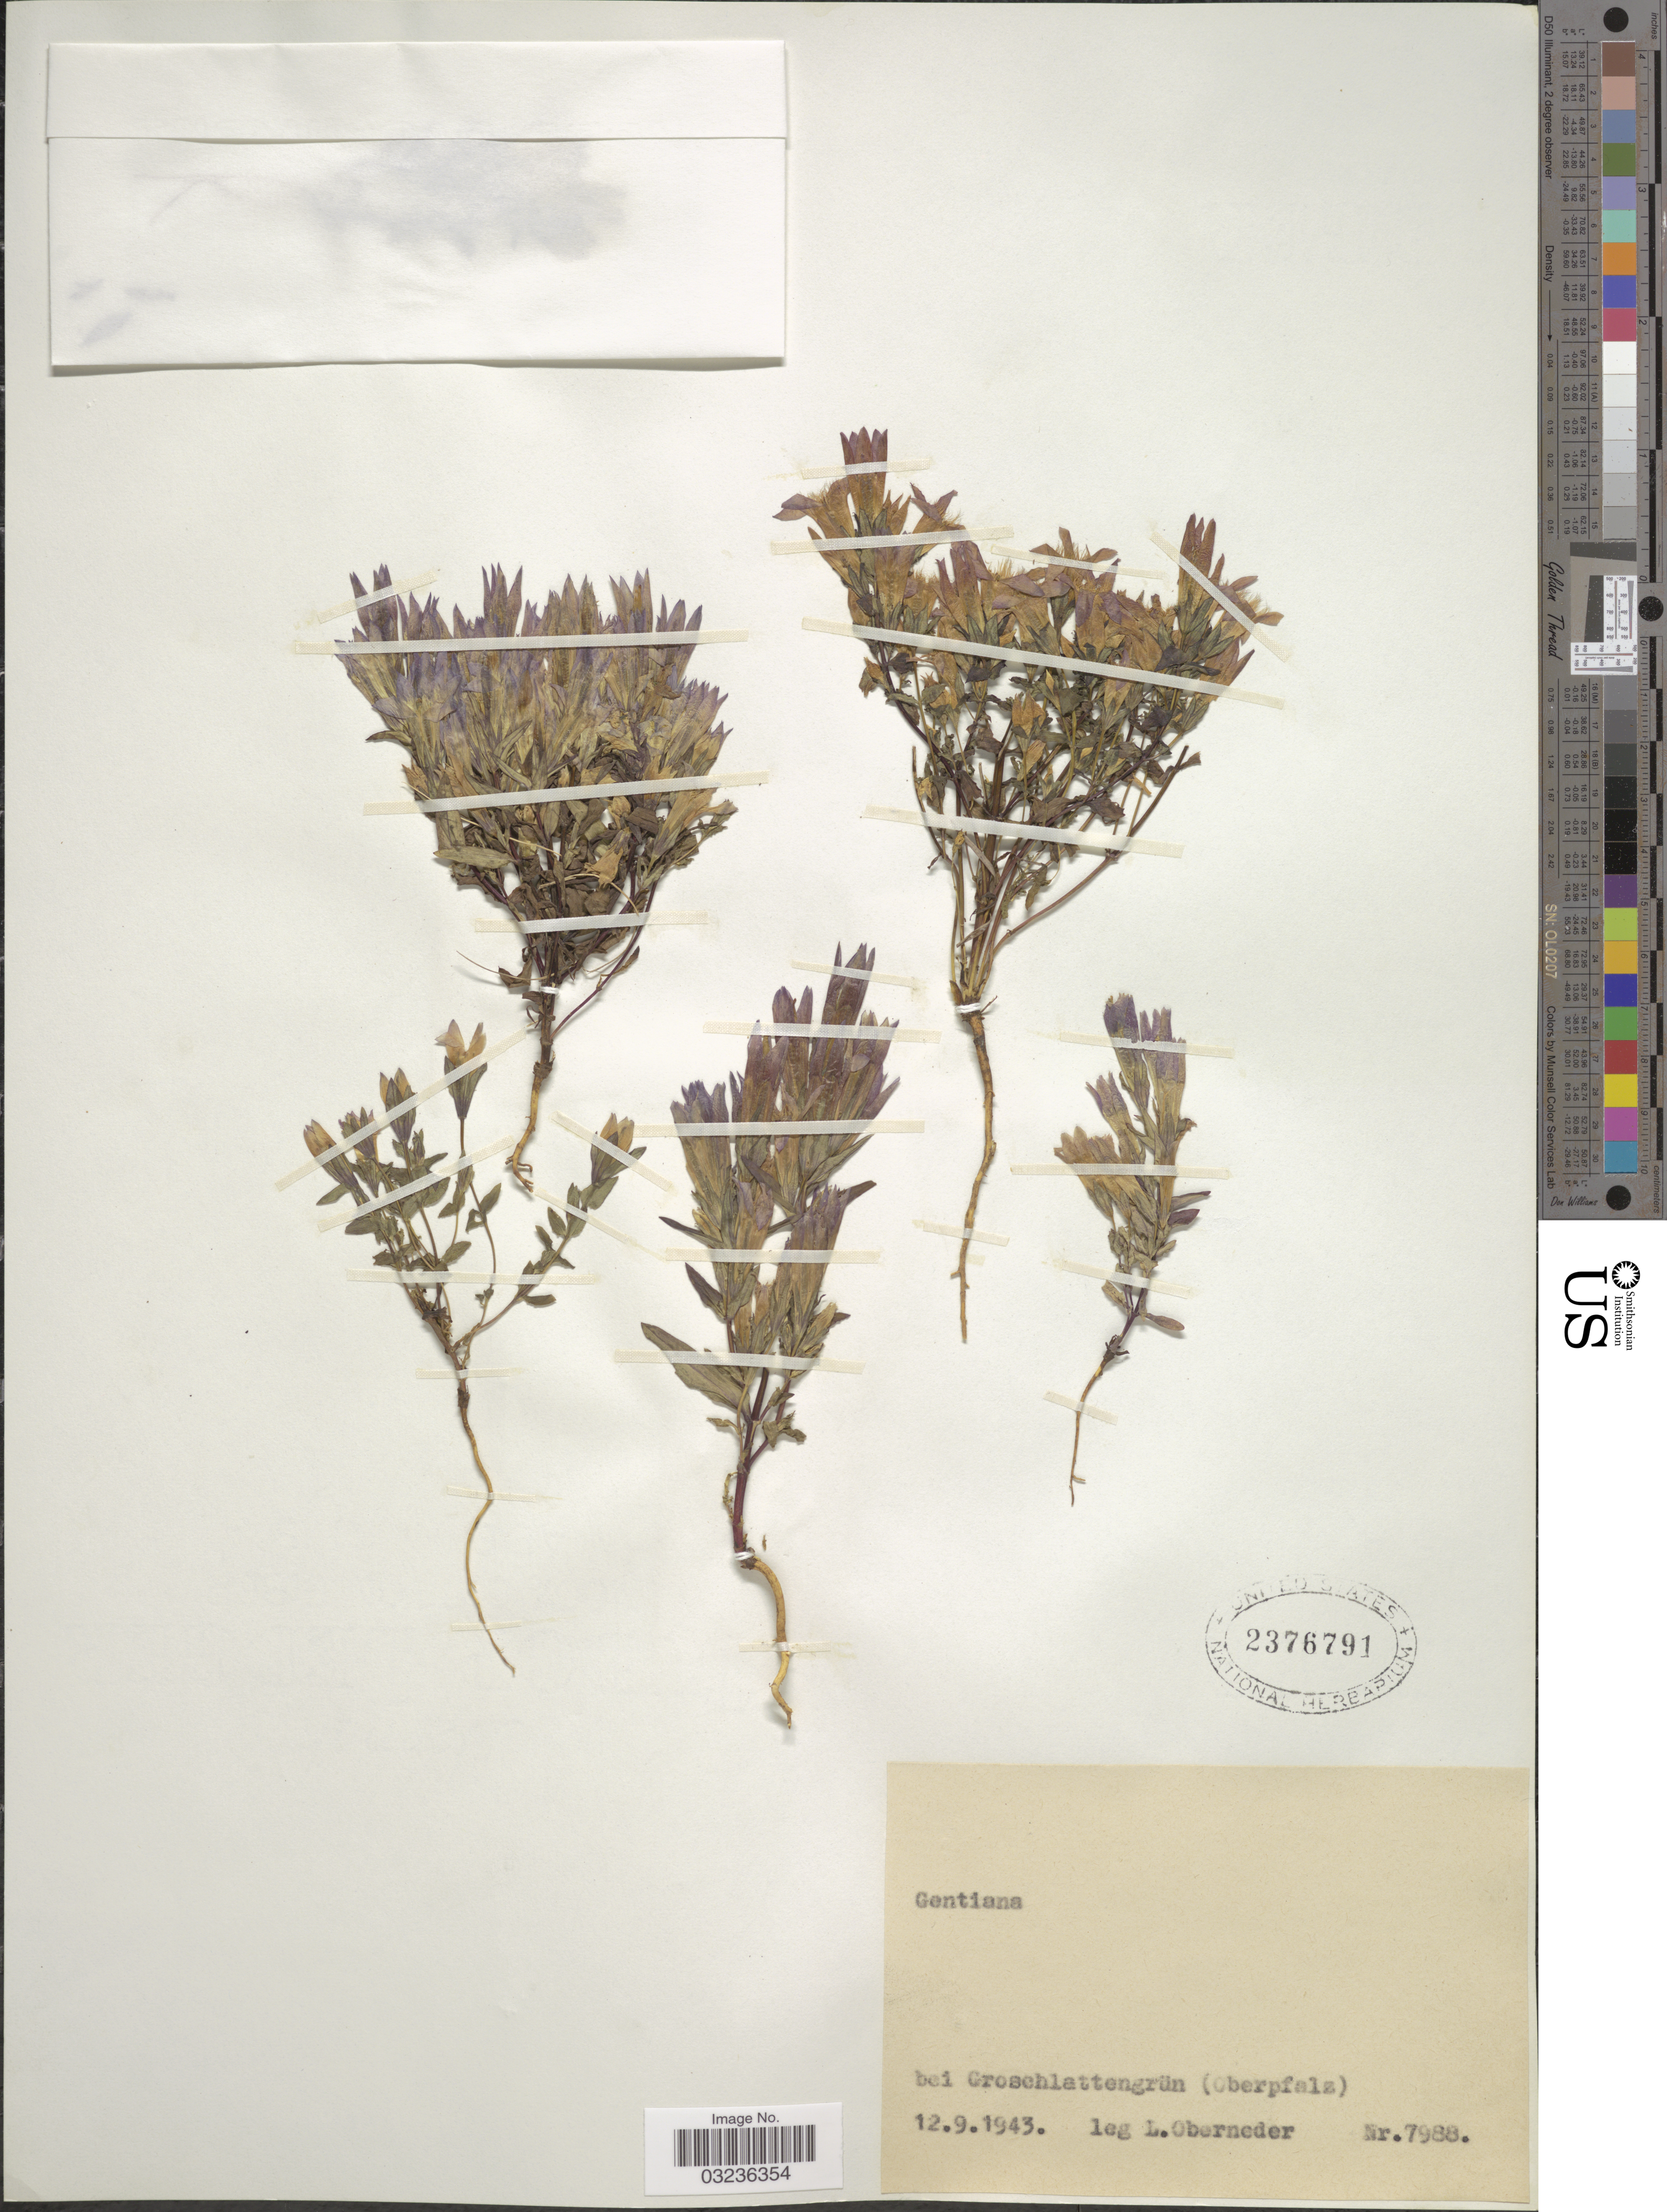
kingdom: Plantae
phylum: Tracheophyta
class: Magnoliopsida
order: Gentianales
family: Gentianaceae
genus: Gentiana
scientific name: Gentiana sp.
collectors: L. Oberneder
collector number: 7988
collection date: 1943-09-12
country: Germany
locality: Bei Croschlattengrün (Overpfalz).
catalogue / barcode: US 2376791